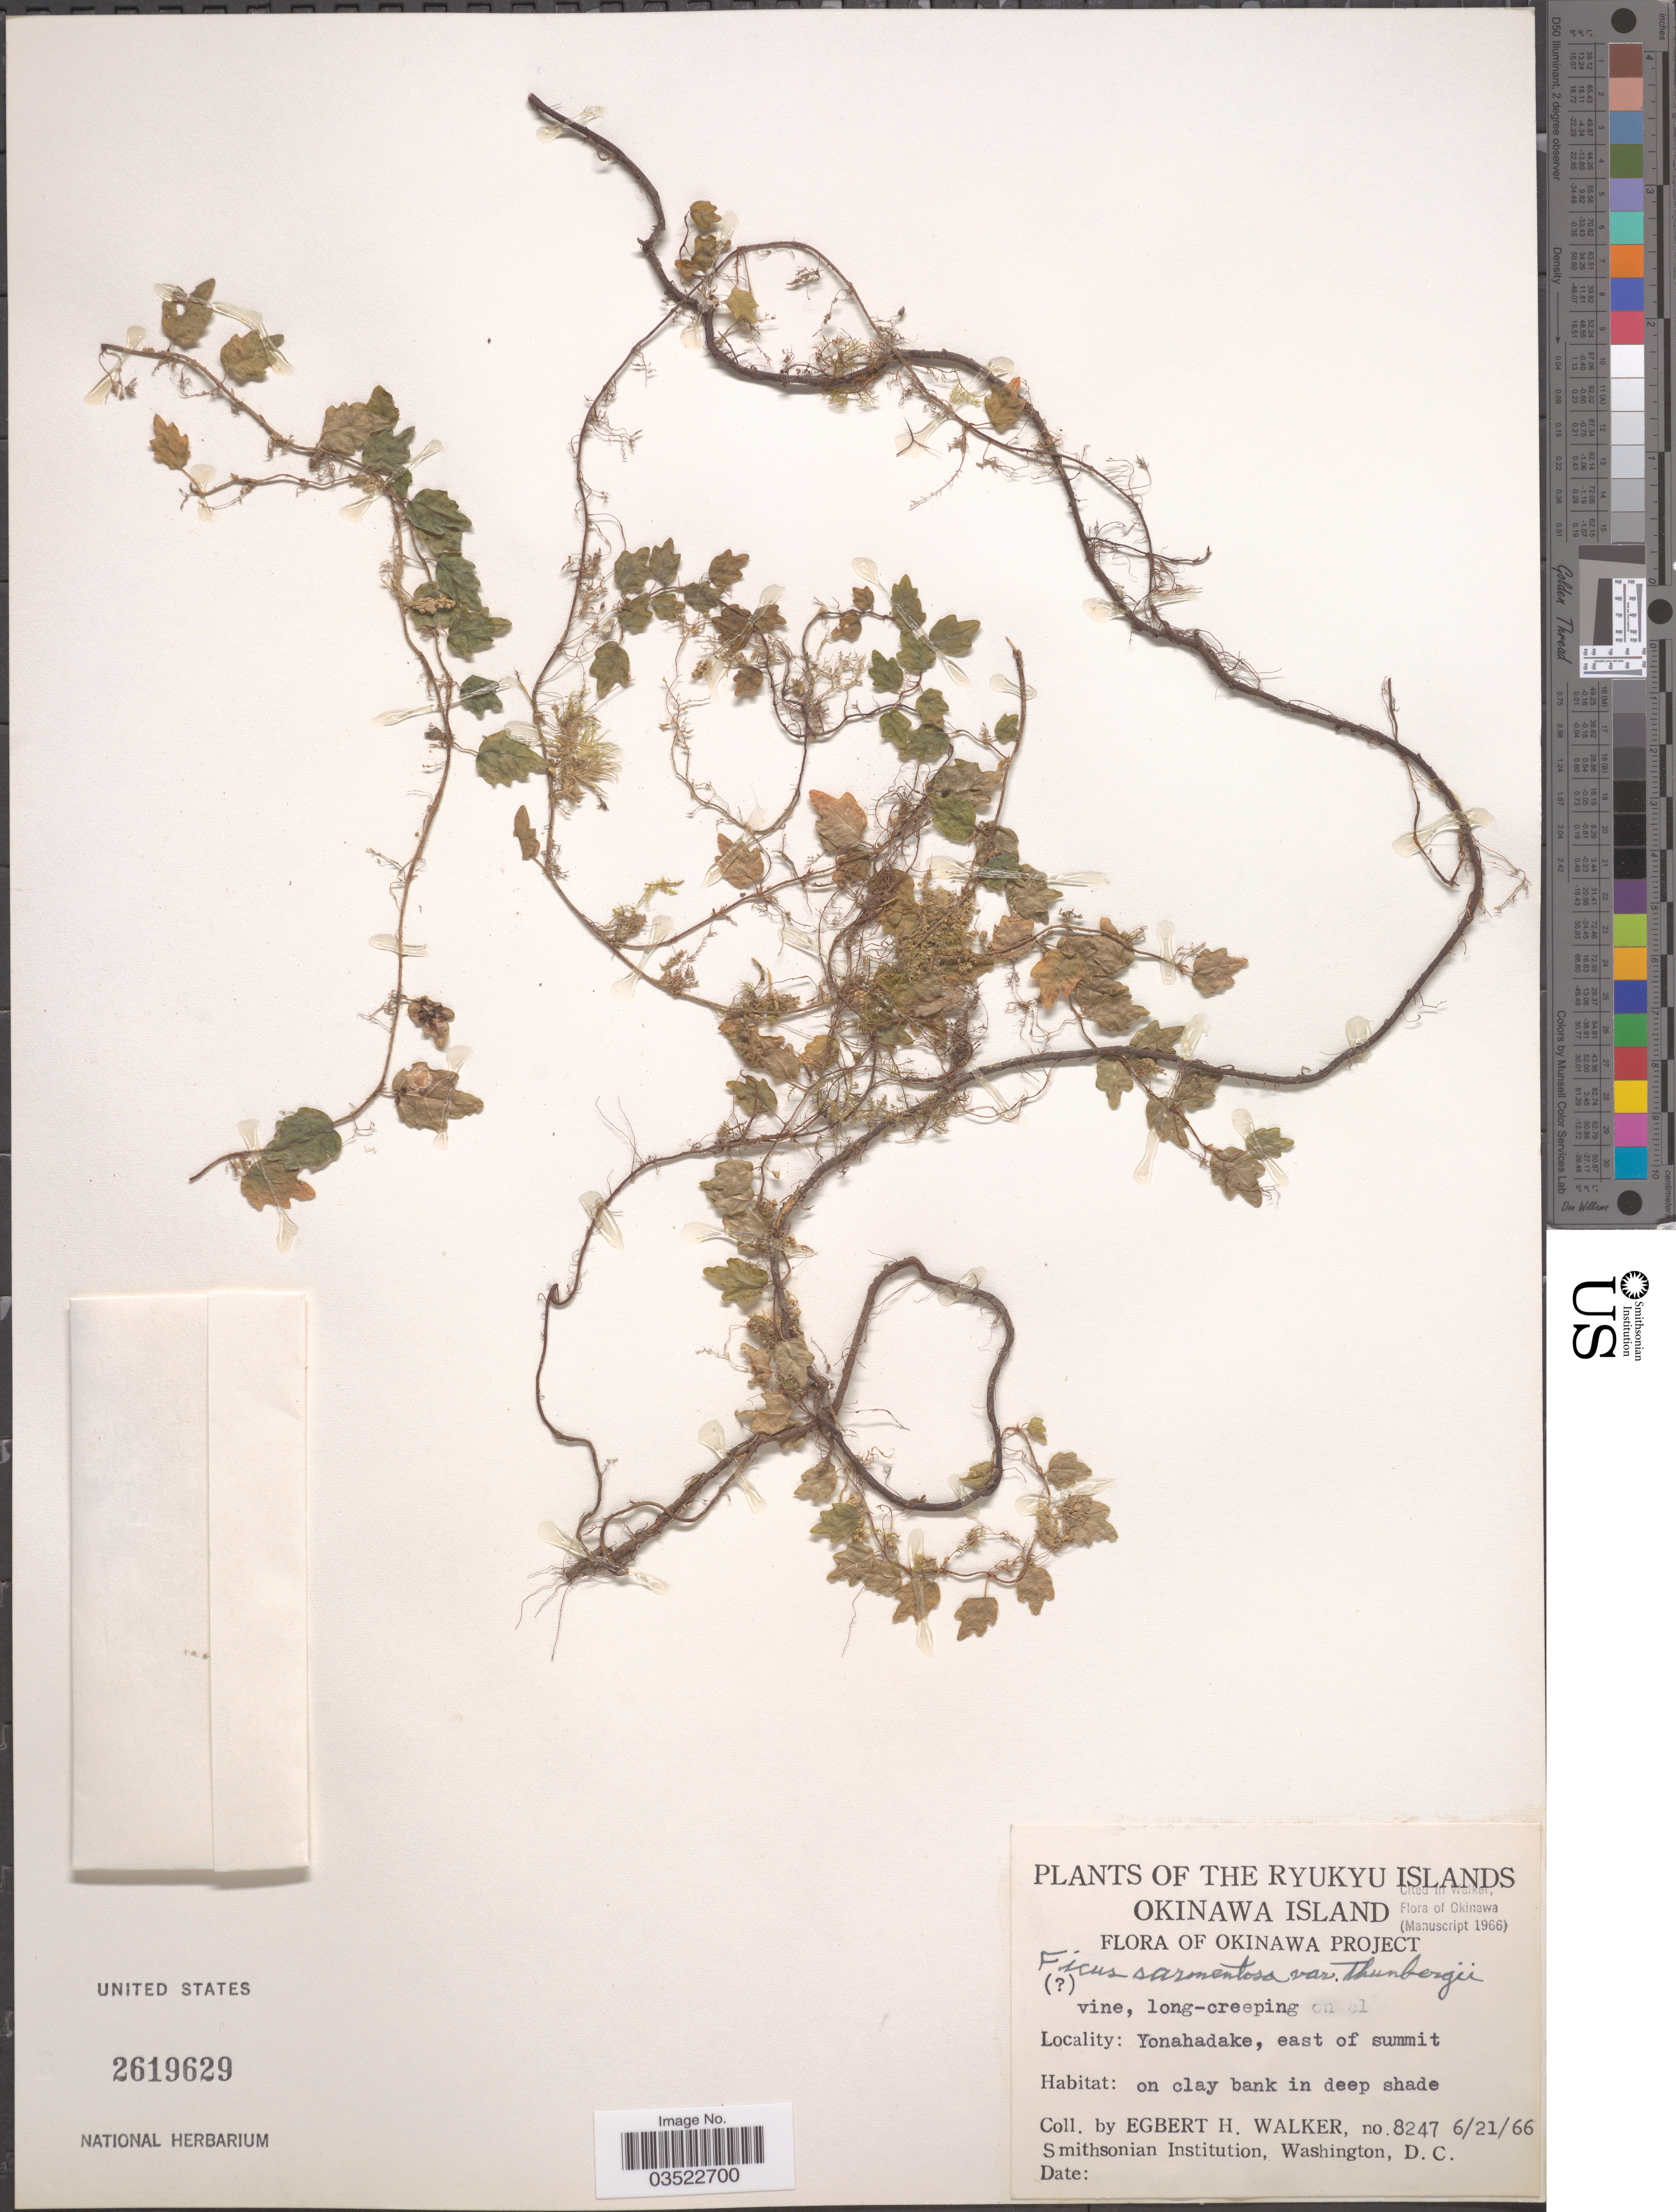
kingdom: Plantae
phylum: Tracheophyta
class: Magnoliopsida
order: Rosales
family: Moraceae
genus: Ficus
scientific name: Ficus sarmentosa var. thunbergii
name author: (Maxim.) Corner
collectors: E. H. Walker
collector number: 8247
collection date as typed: Transcribed d/m/y: 21/6/66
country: Japan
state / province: Okinawa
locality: The Ryukyu Islands. Okinawa Island. Okinawa Project. Yonahadake, east of summit.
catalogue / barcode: US 2619629